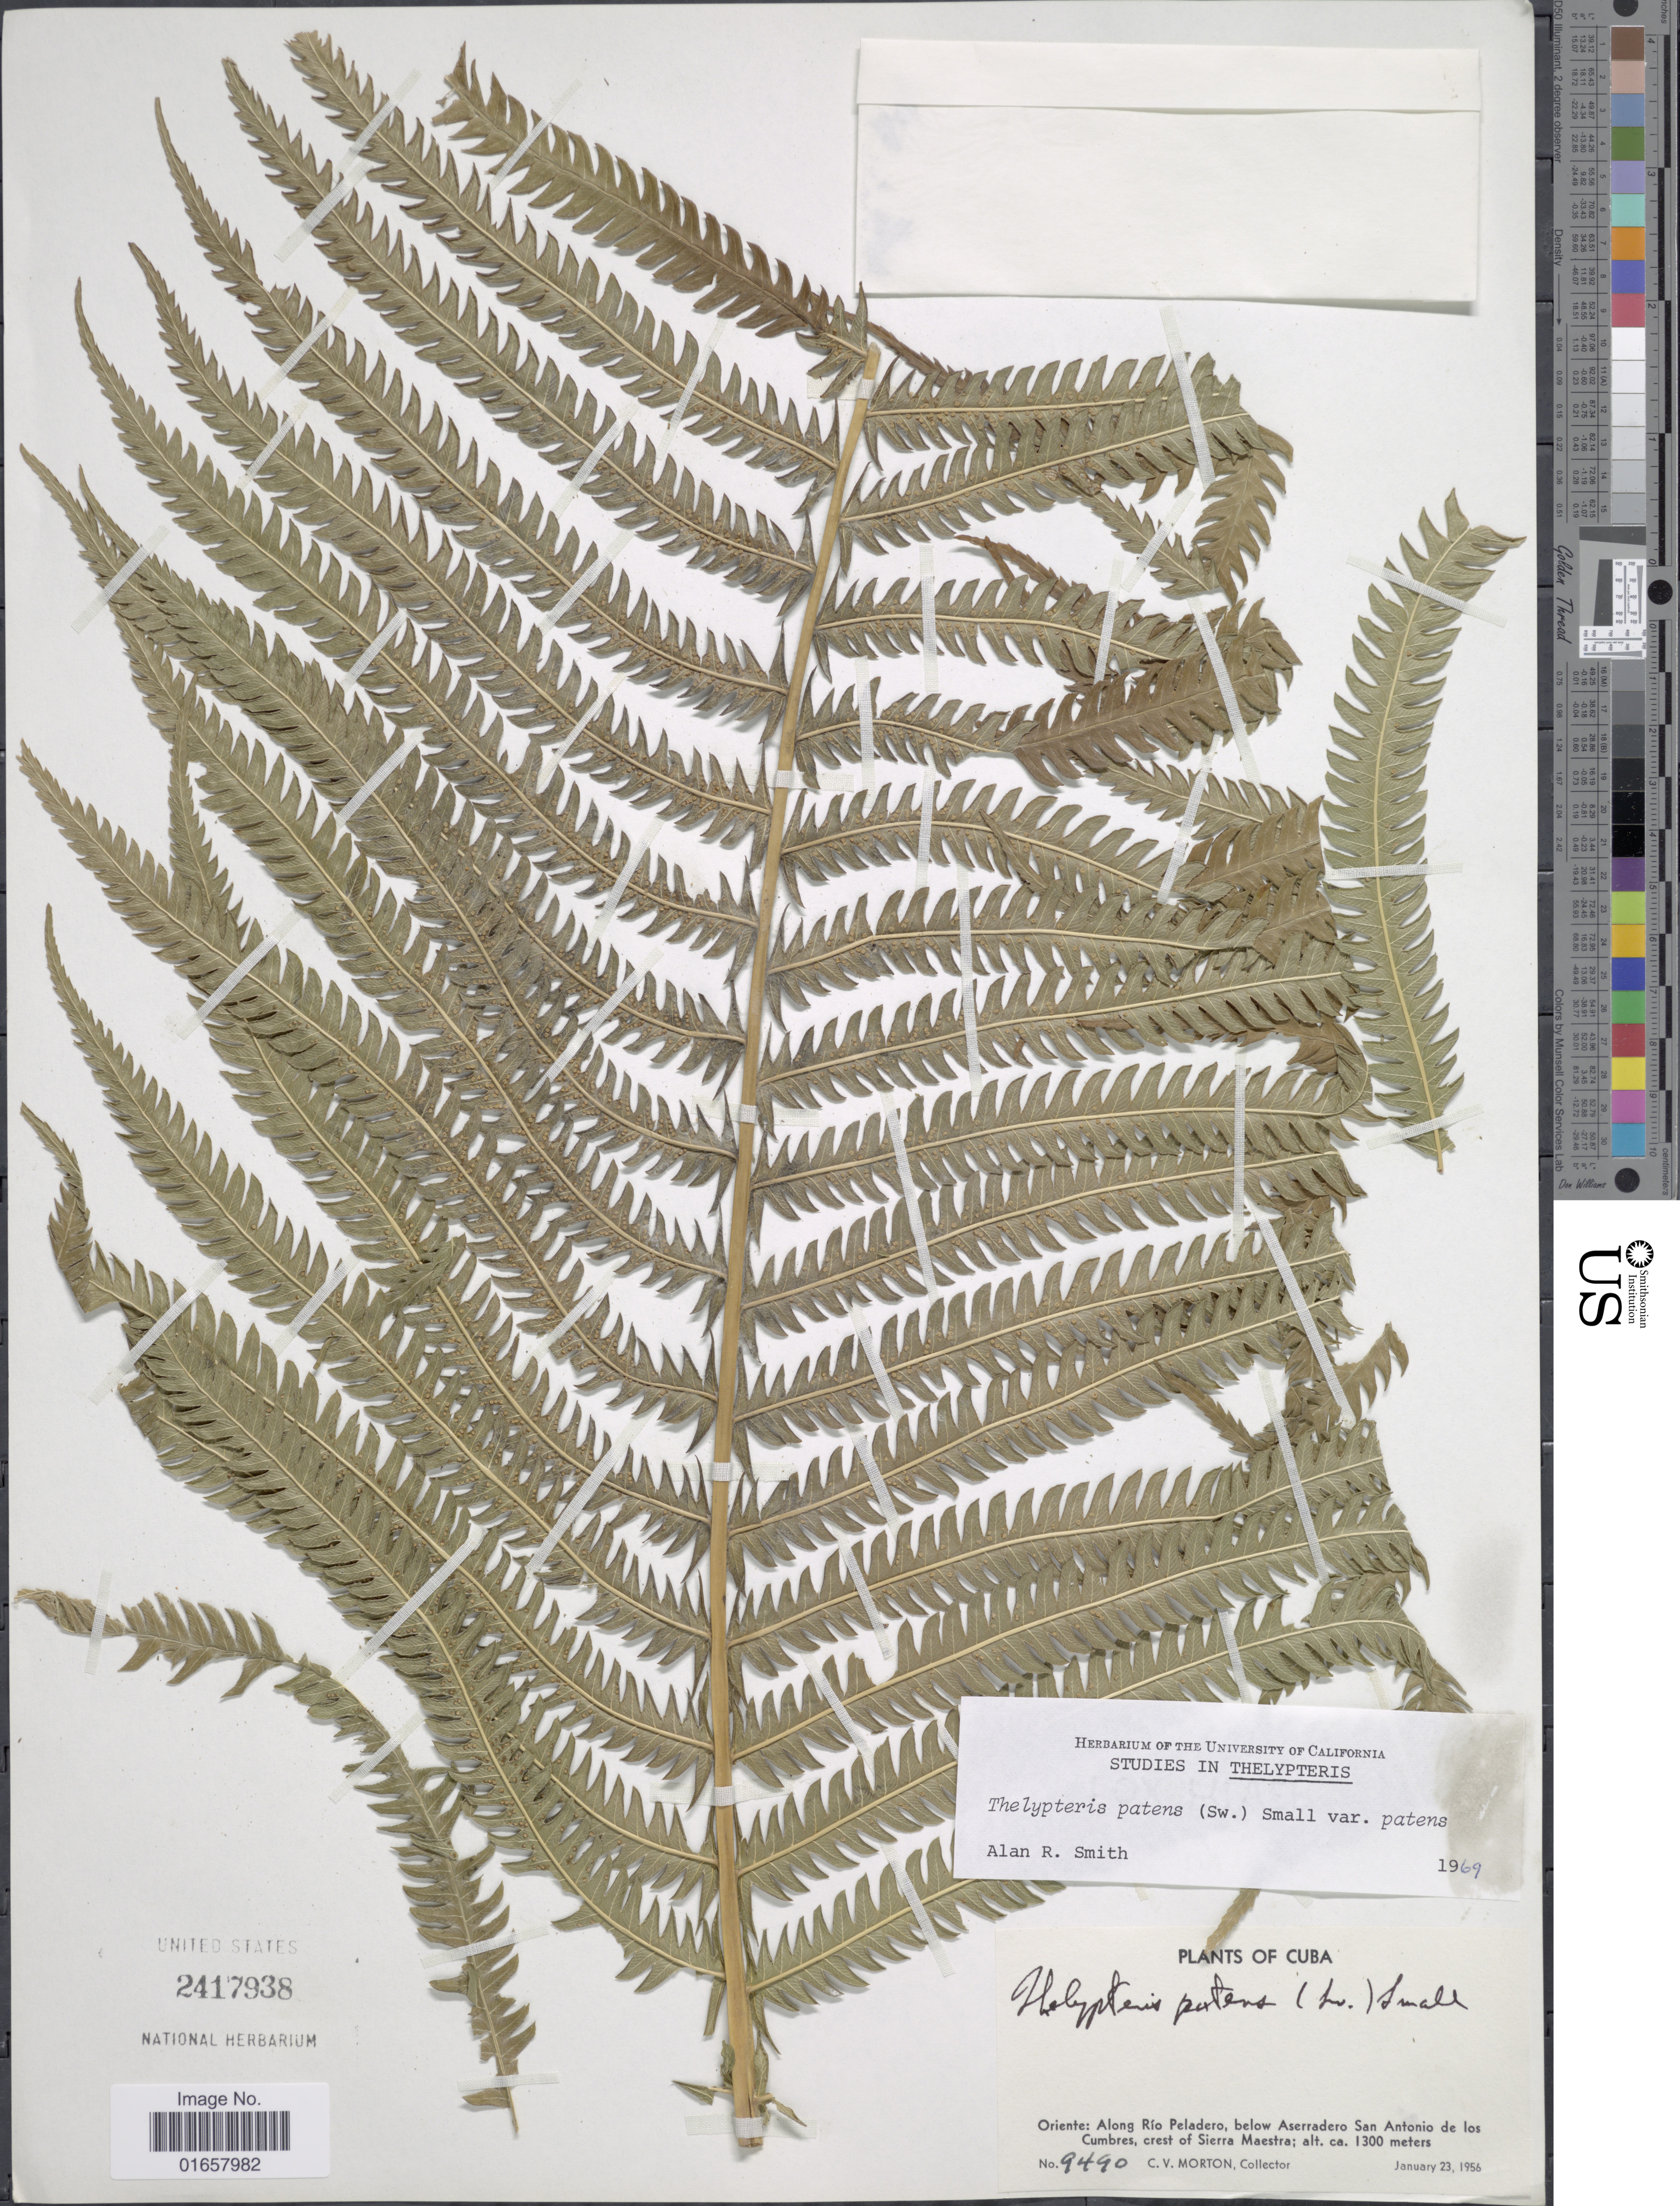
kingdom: Plantae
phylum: Tracheophyta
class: Polypodiopsida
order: Polypodiales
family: Thelypteridaceae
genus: Christella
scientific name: Christella patens var. patens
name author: (Sw.) Holttum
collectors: C. V. Morton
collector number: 9490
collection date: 1956-01-23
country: Cuba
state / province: Oriente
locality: Cuba, Oriente: along Río Peladero, below Aserradero San Antonio de los Cumbres, crest of Sierra Maestra.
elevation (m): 1300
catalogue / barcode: US 2417938